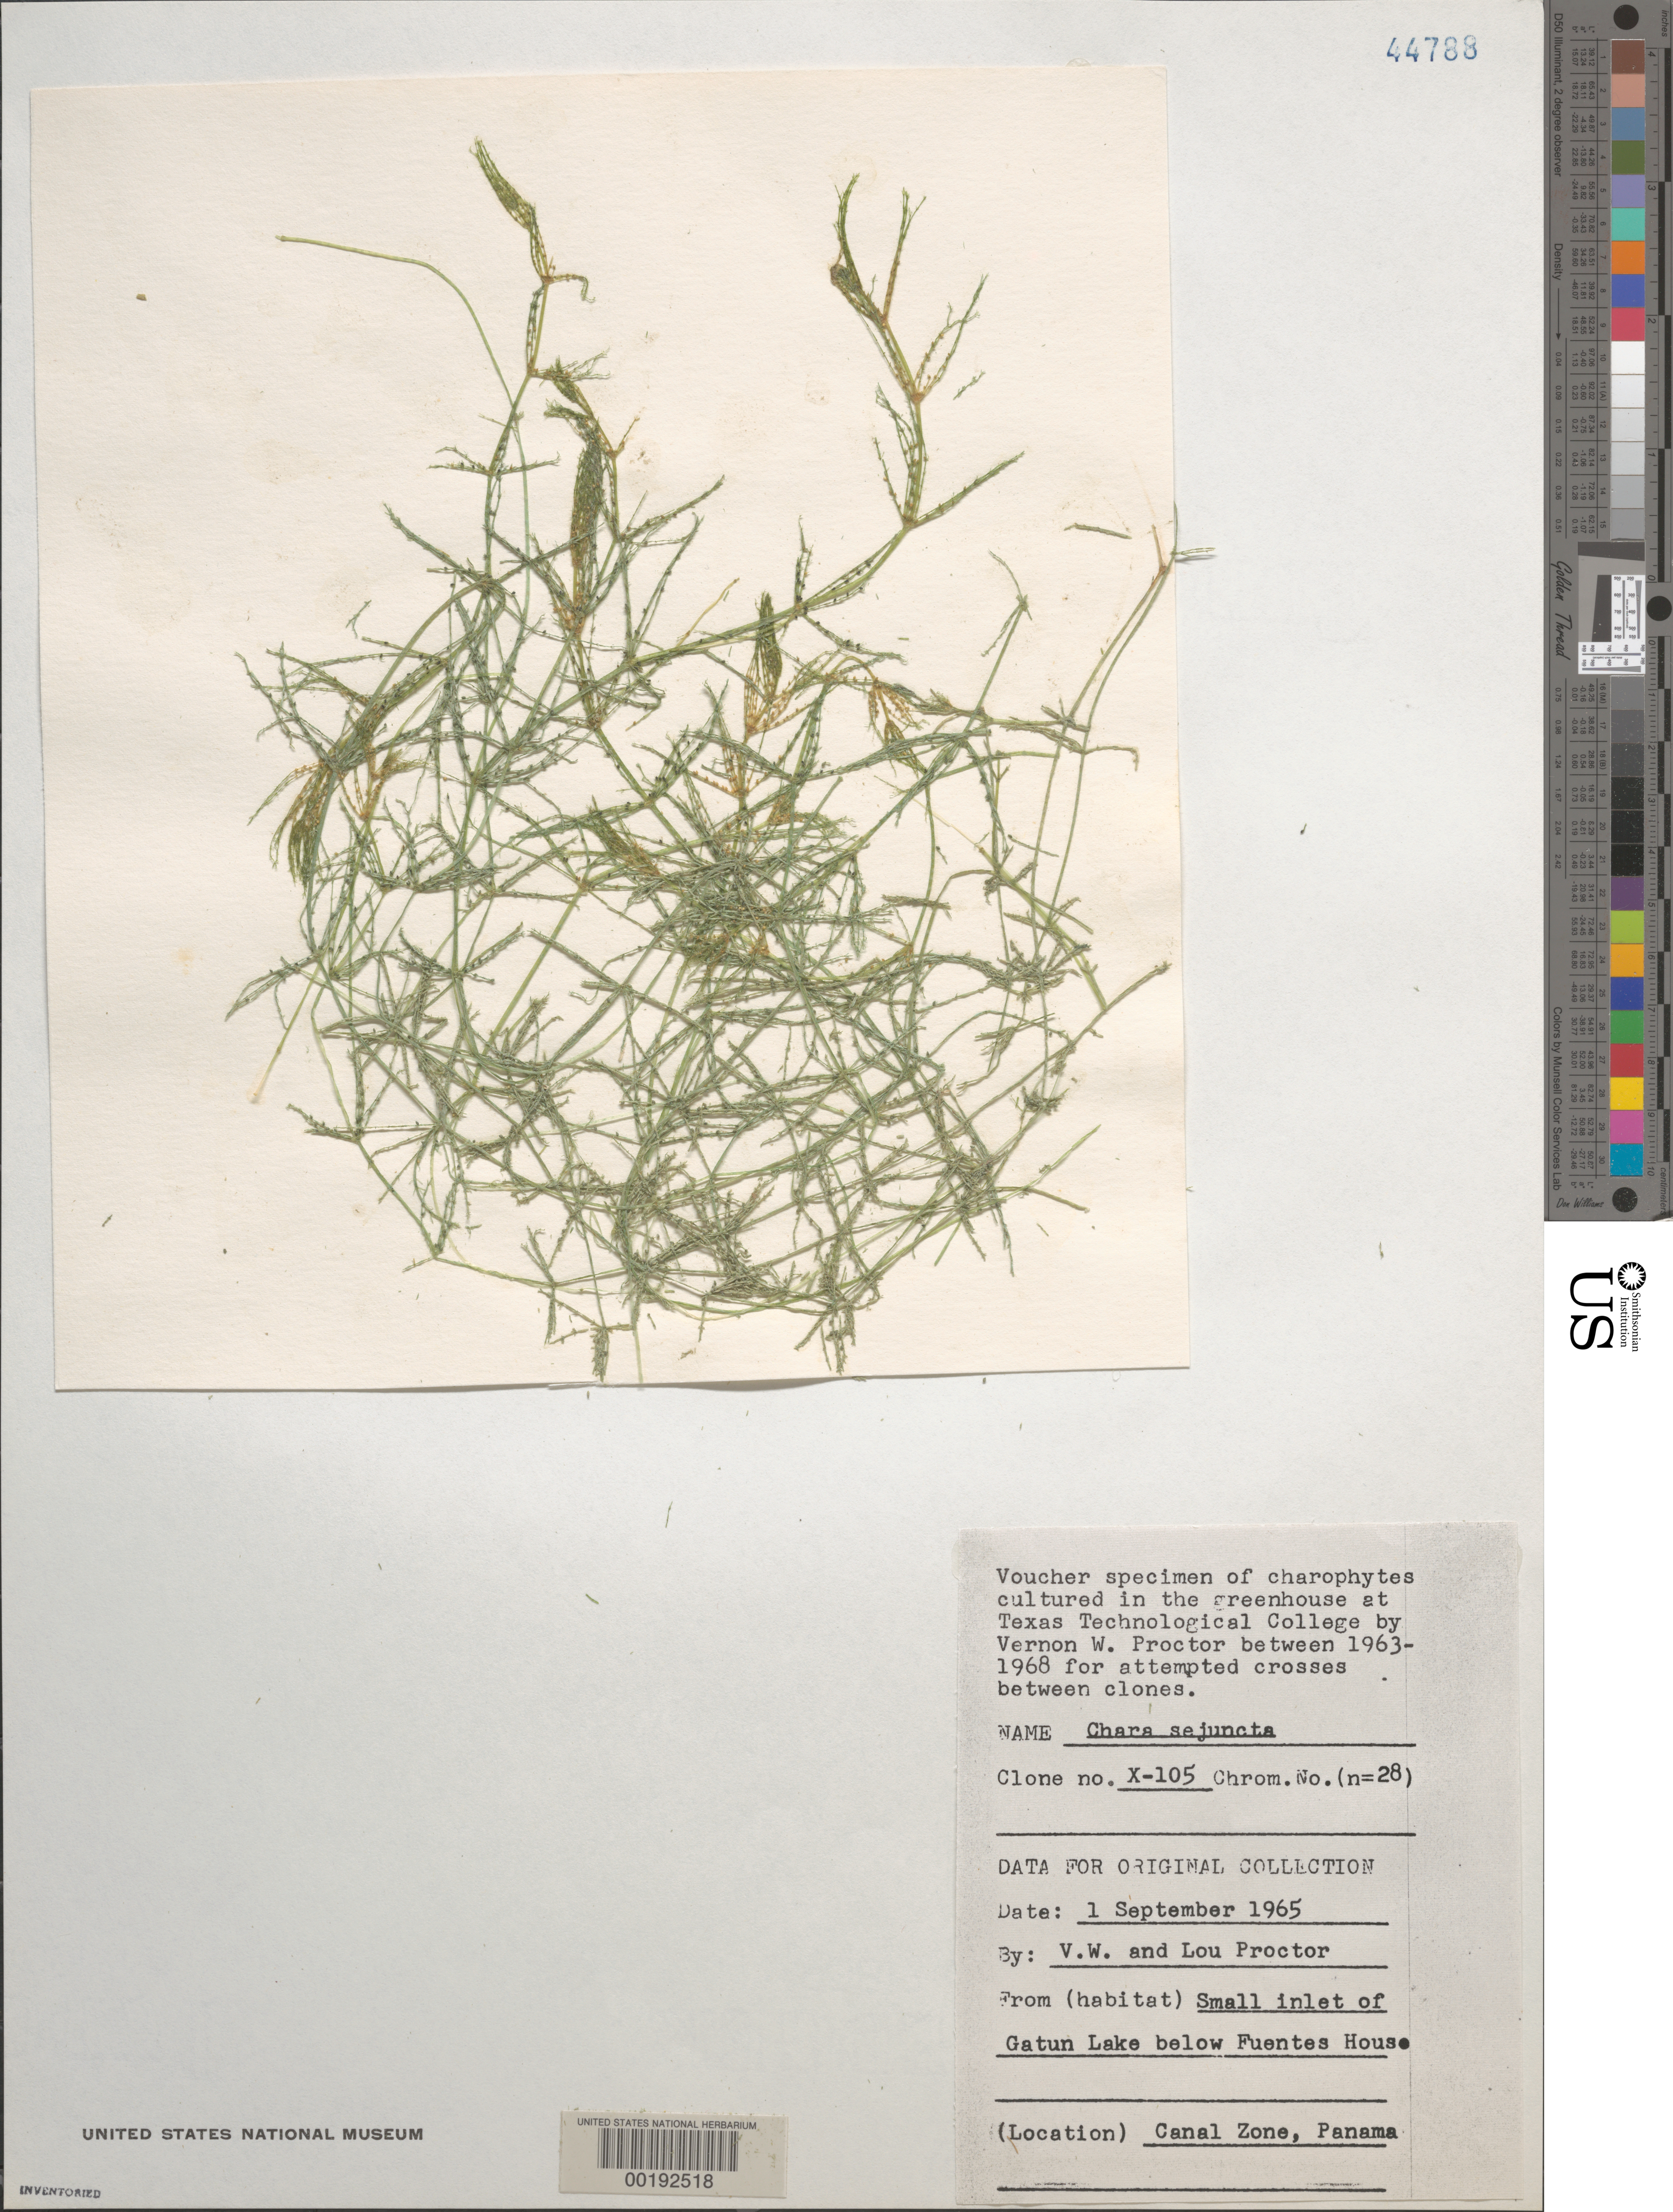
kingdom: Plantae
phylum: Charophyta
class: Charophyceae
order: Charales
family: Characeae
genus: Chara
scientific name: Chara drouetii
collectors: V. Proctor & L. Proctor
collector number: X-105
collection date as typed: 01 Sep 1965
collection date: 1965-09-01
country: Panama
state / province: Colón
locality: Gatun Lake inlet below Fuentes house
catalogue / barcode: US 44788